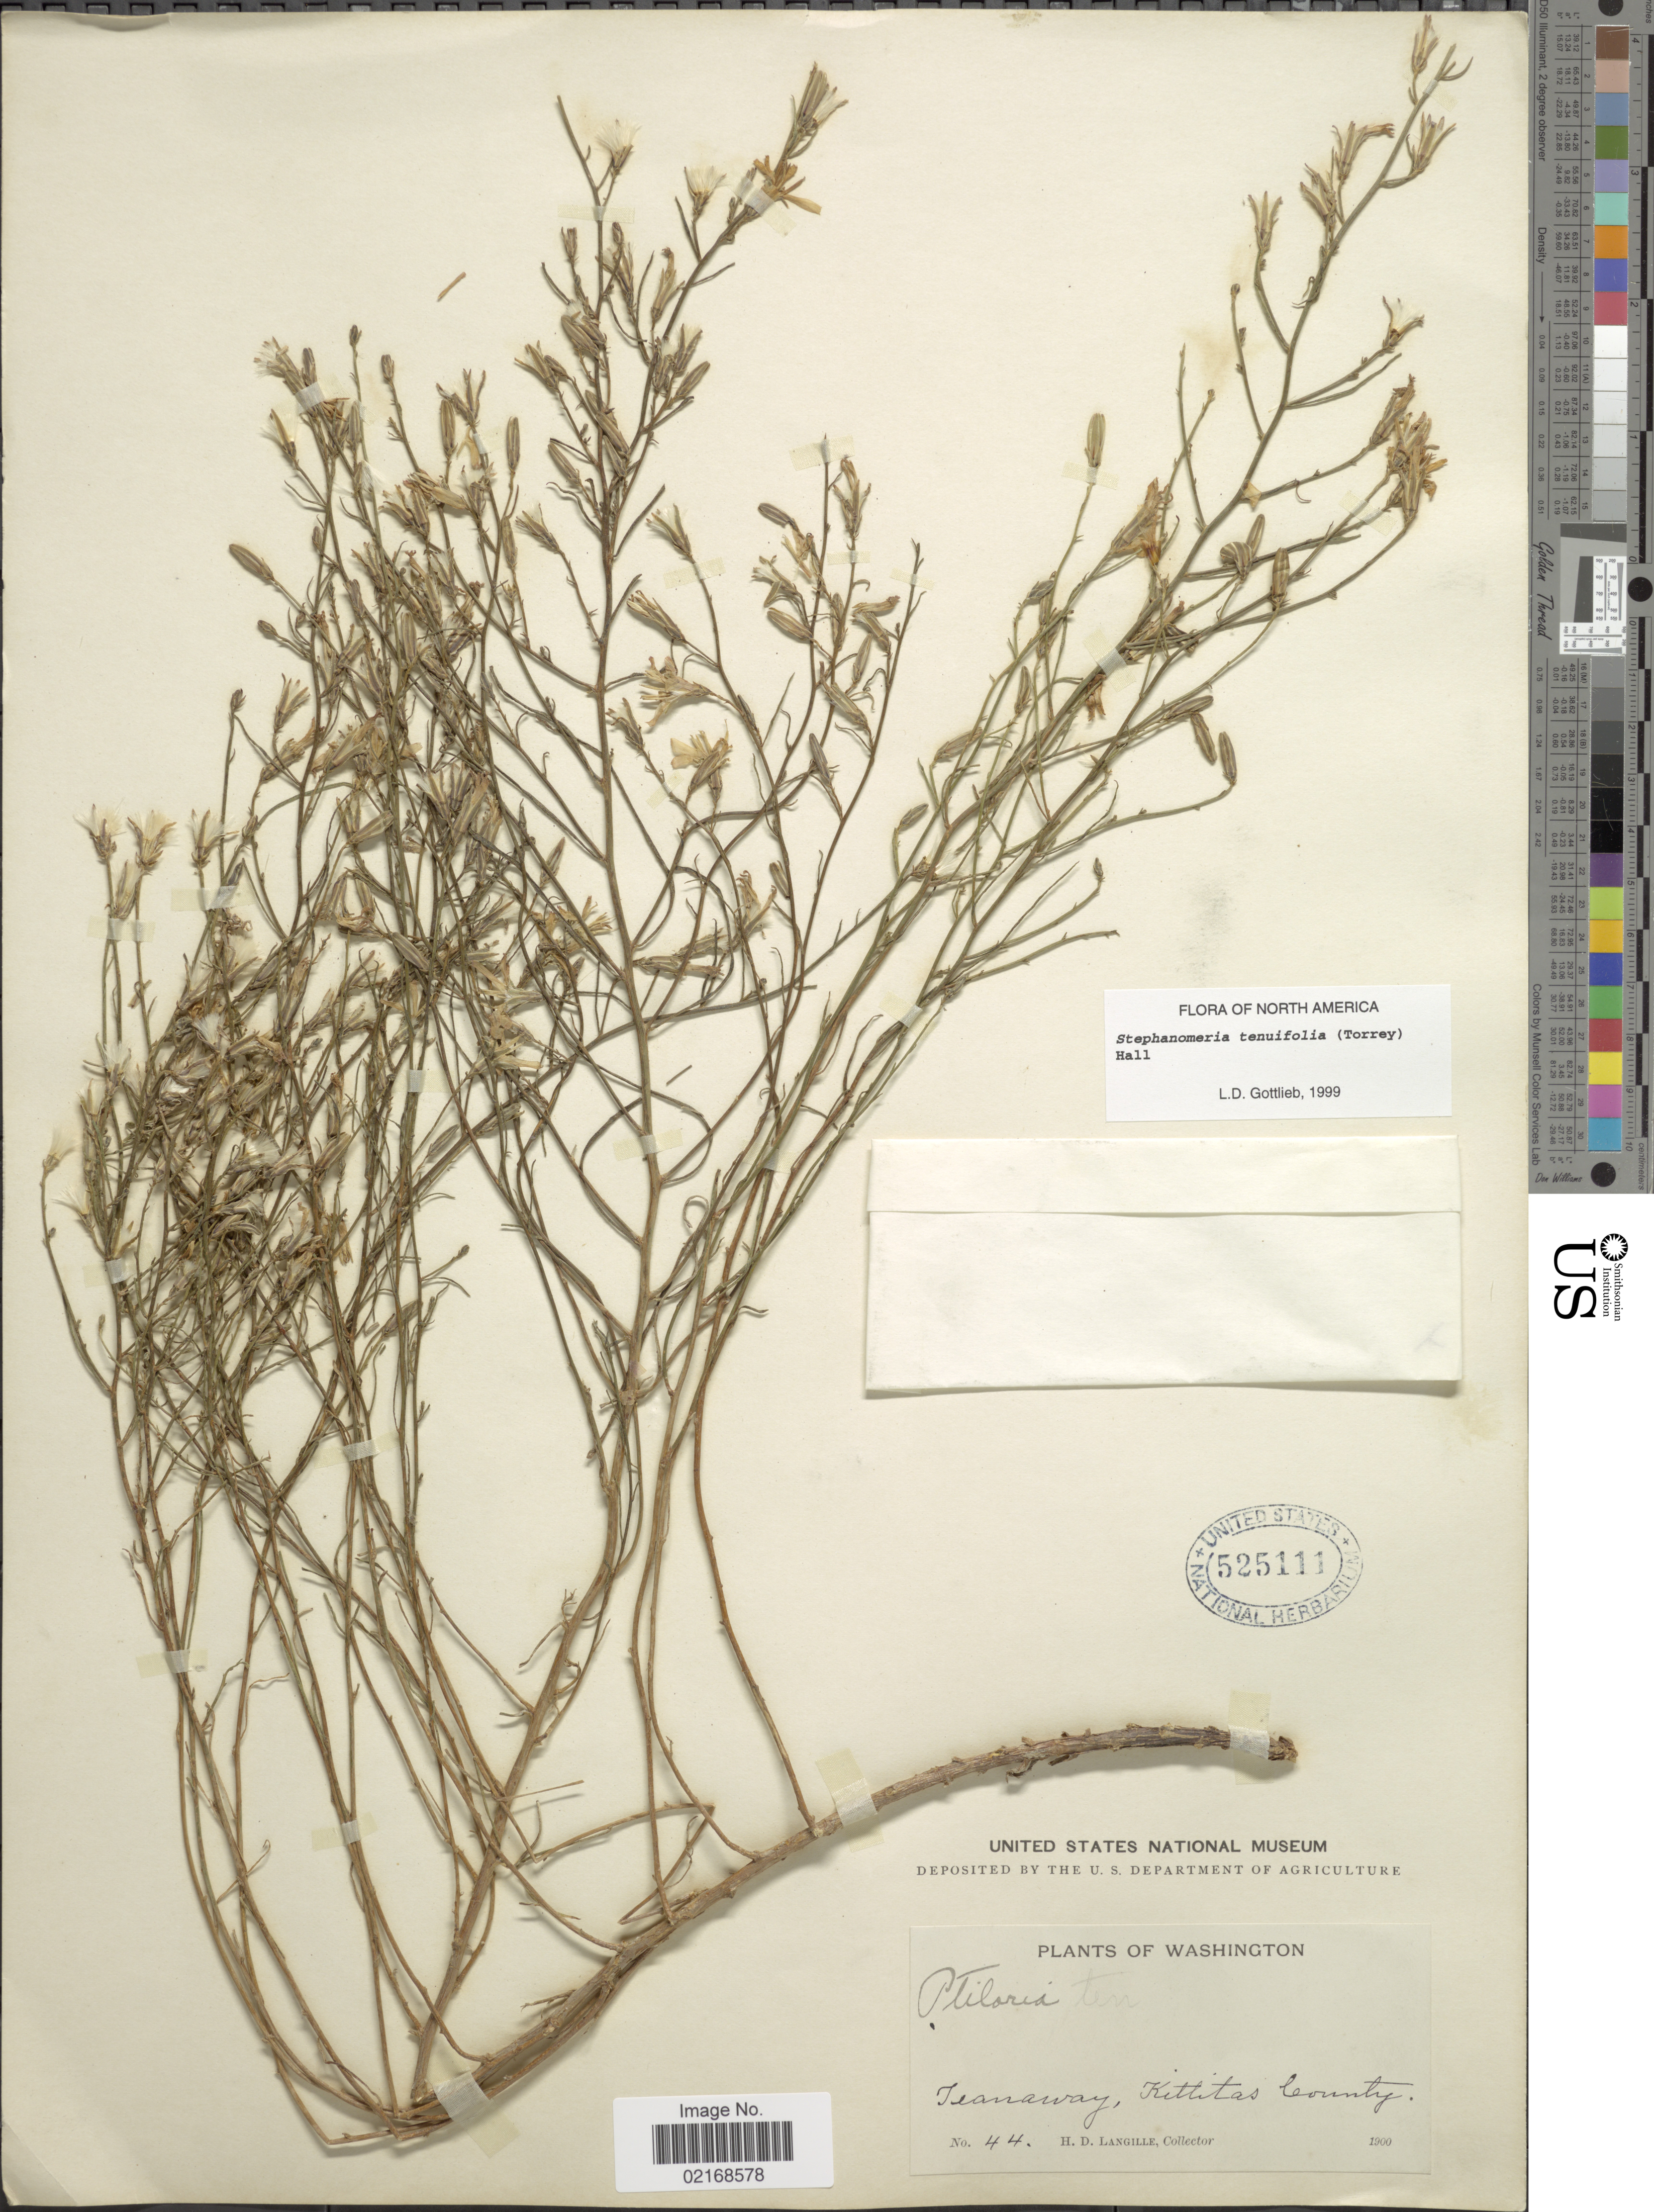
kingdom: Plantae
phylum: Tracheophyta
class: Magnoliopsida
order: Asterales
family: Asteraceae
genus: Stephanomeria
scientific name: Stephanomeria tenuifolia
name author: (Torr.) H.M. Hall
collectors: H. Langille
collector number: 44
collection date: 1900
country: United States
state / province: Washington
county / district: Kittitas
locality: Teanaway, Kittitas County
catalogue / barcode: US 525111